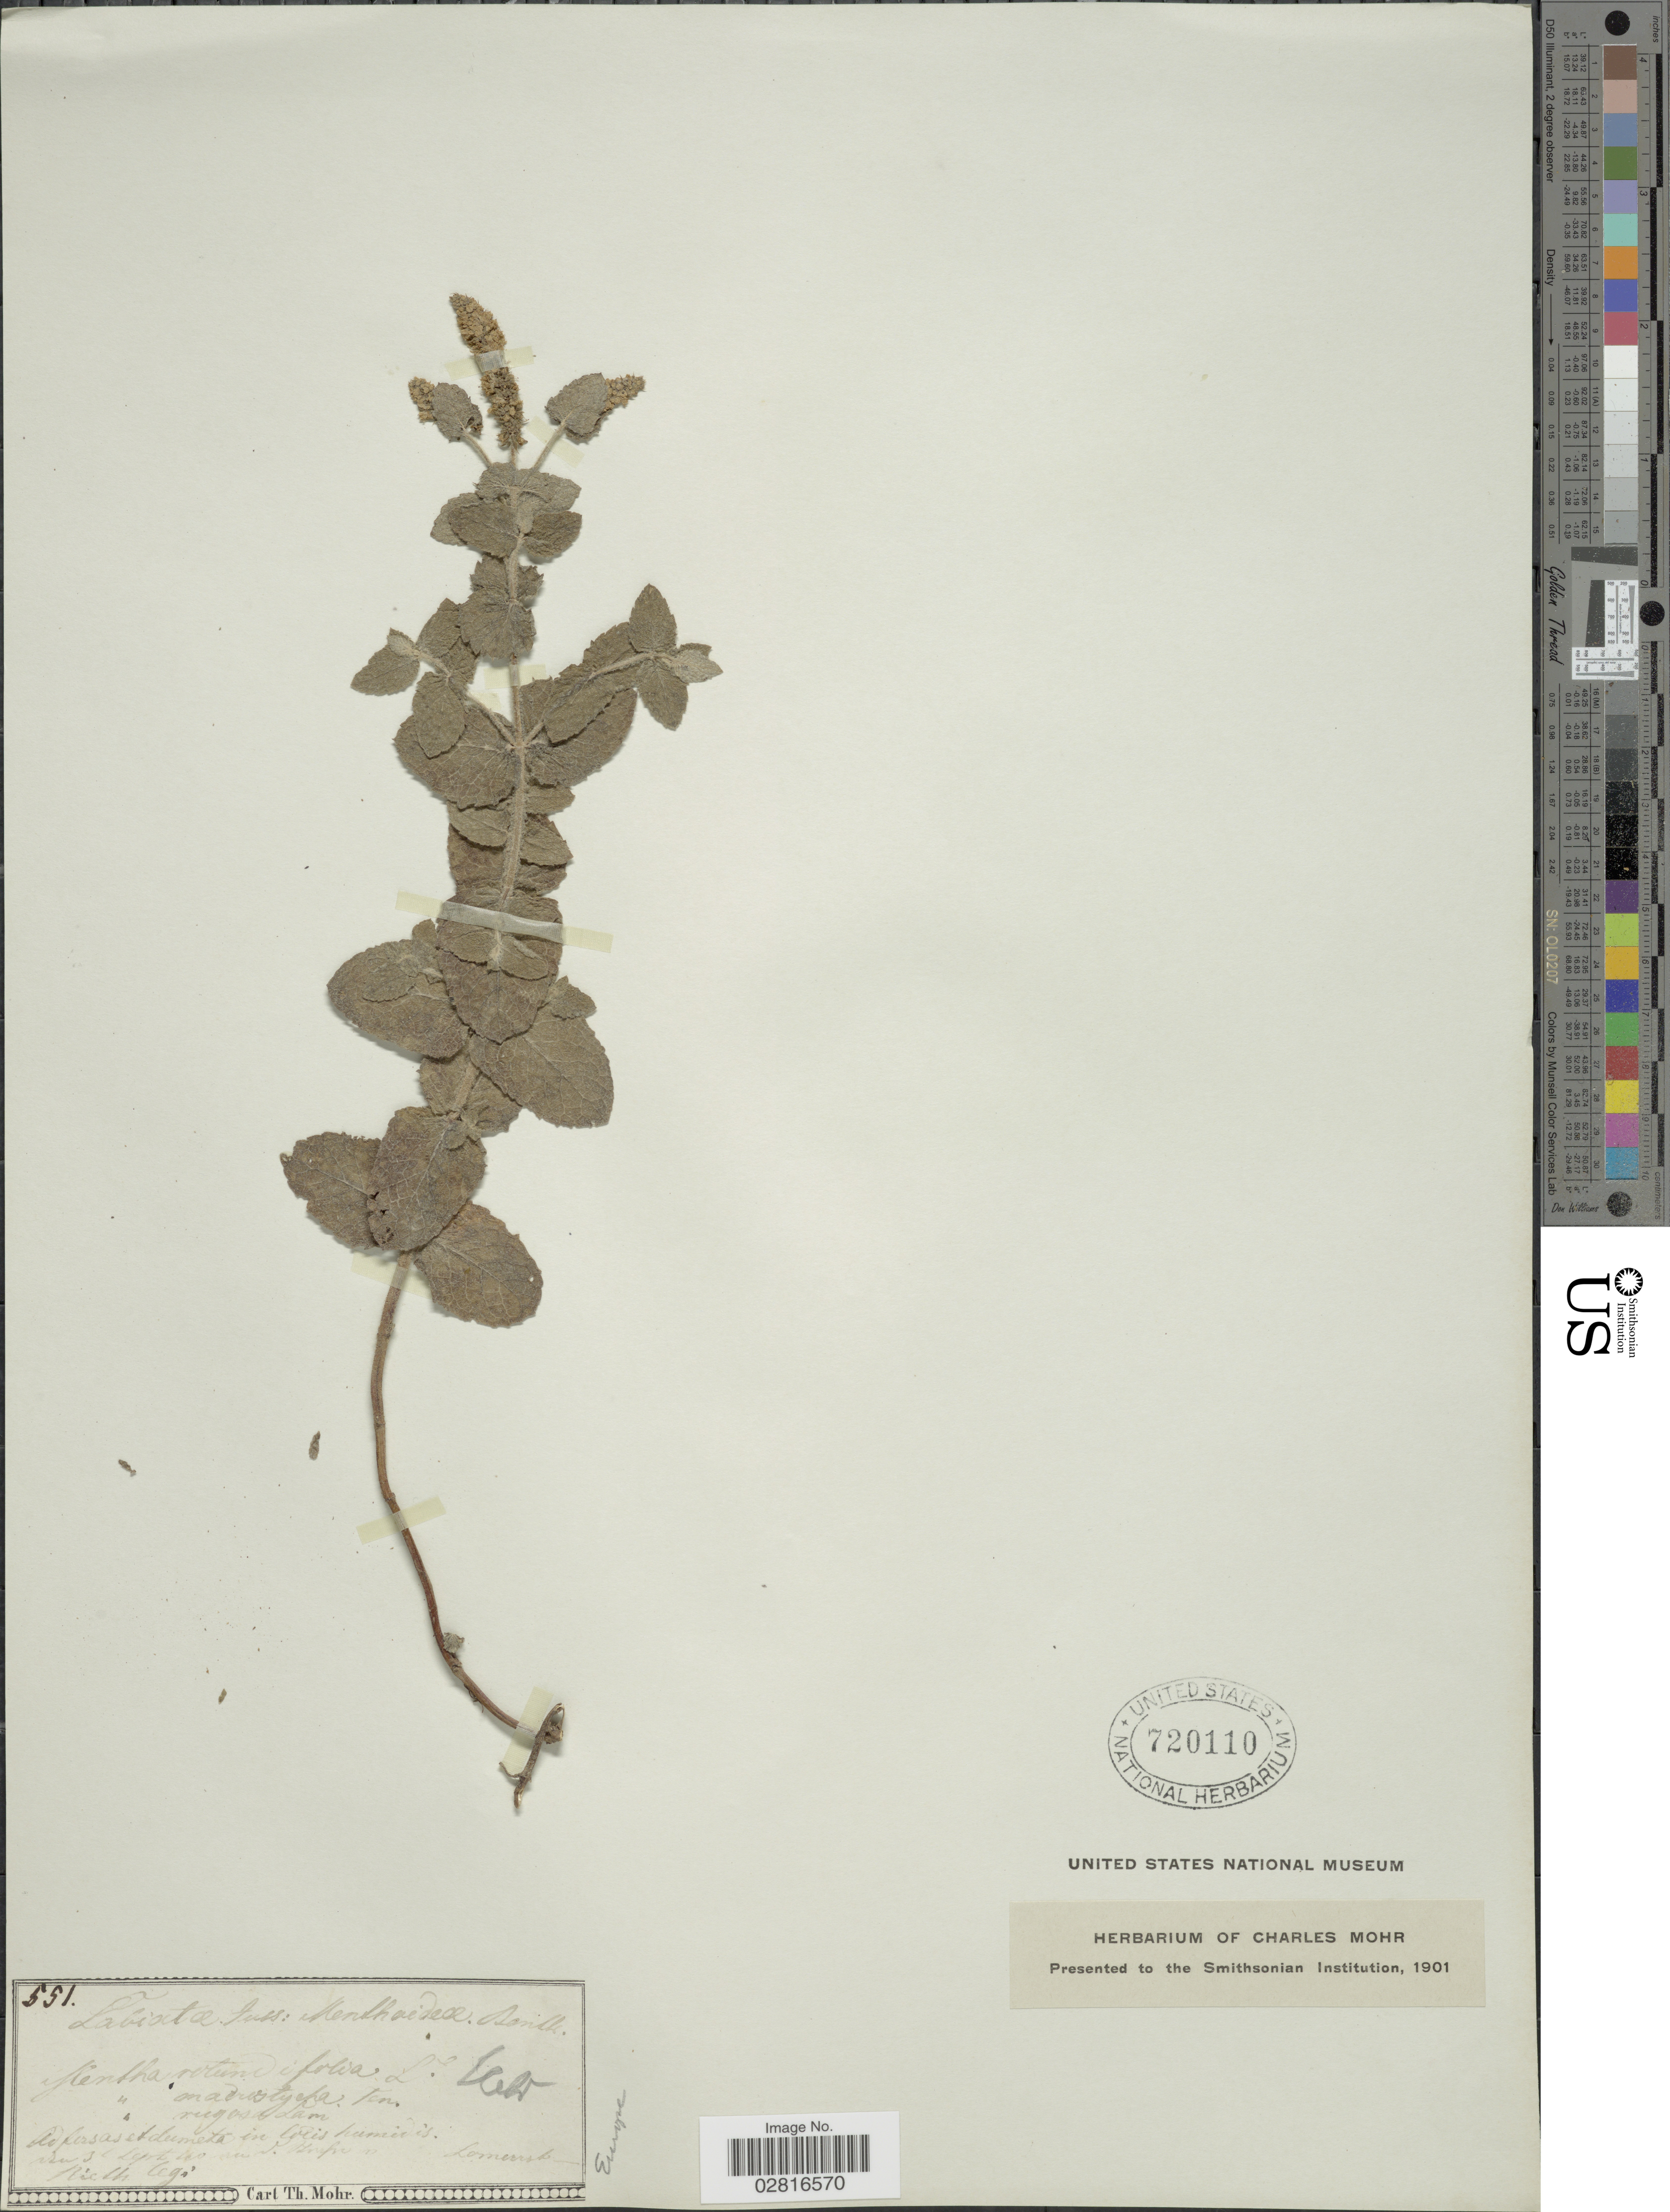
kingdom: Plantae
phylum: Tracheophyta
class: Magnoliopsida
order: Lamiales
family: Lamiaceae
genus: Mentha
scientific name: Mentha rotundifolia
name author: (L.) Huds.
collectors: -. Rieth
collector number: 551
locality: [illegible text]. Europe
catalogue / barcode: US 720110